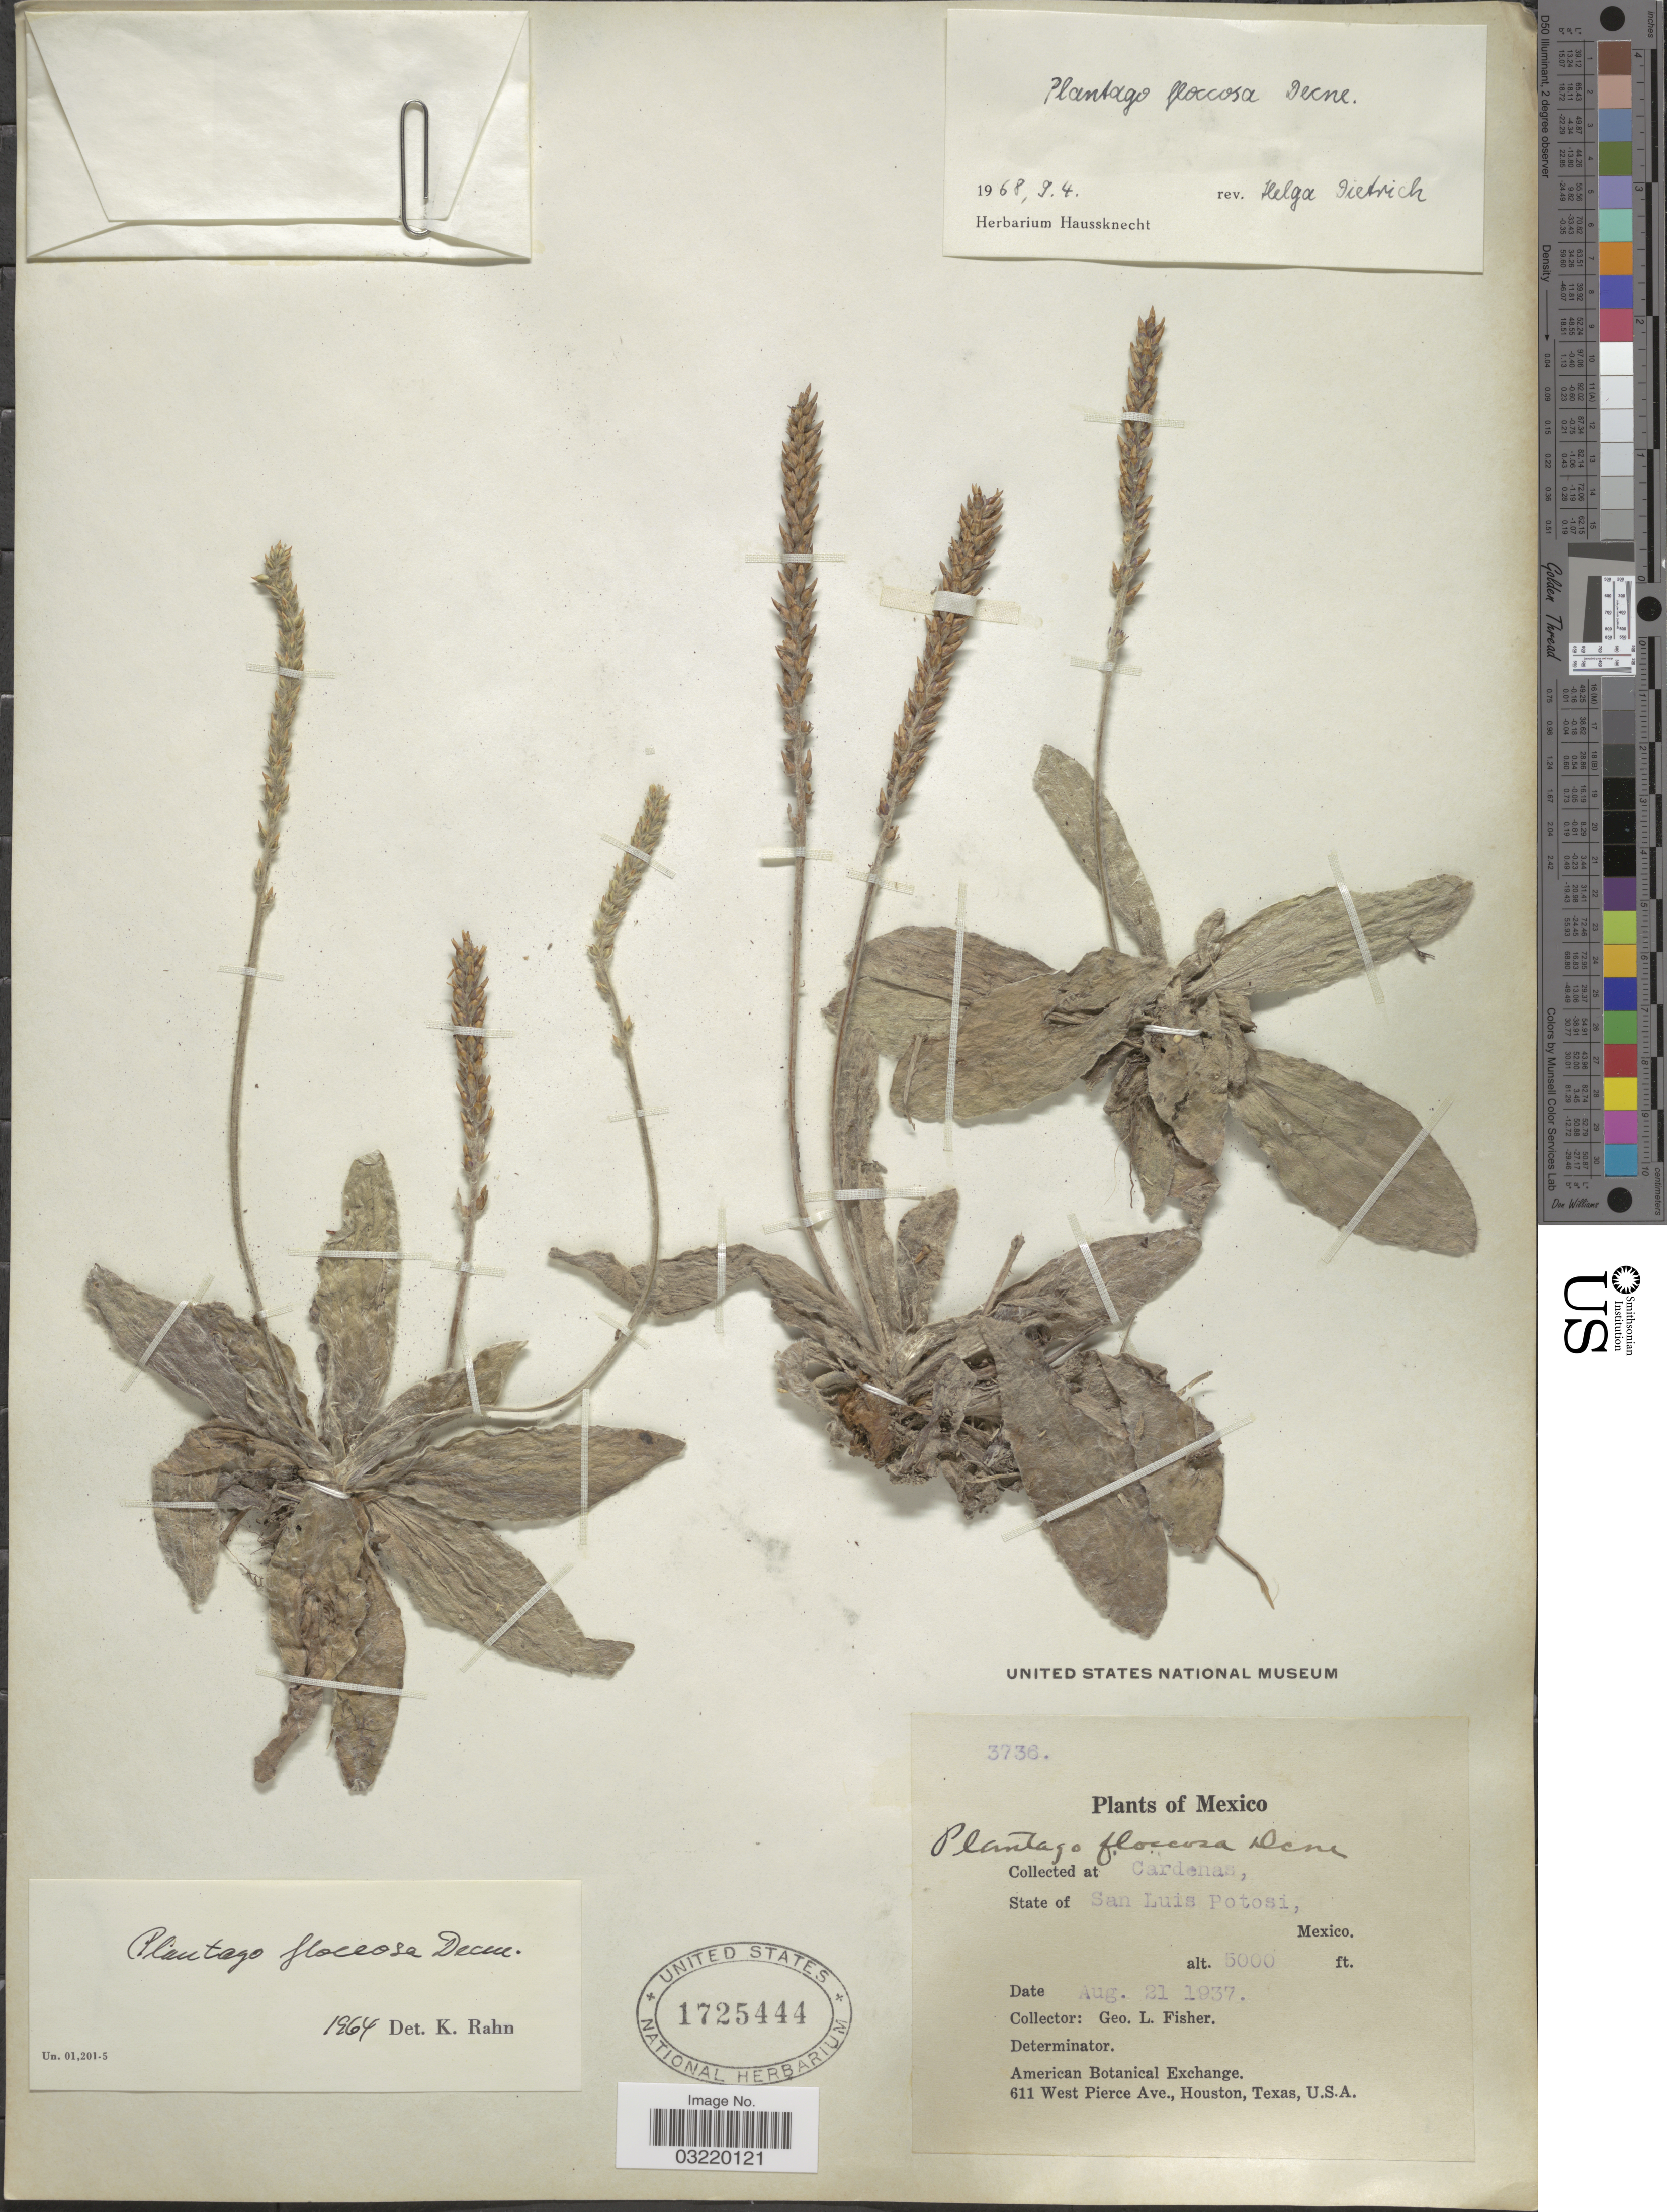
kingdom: Plantae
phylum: Tracheophyta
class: Magnoliopsida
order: Lamiales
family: Plantaginaceae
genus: Plantago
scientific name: Plantago australis subsp. hirtella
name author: (Kunth) Rahn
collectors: G. L. Fisher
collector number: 3736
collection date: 1937-08-21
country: Mexico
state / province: San Luis Potosí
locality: Cardenas.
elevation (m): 1524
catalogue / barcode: US 1725444